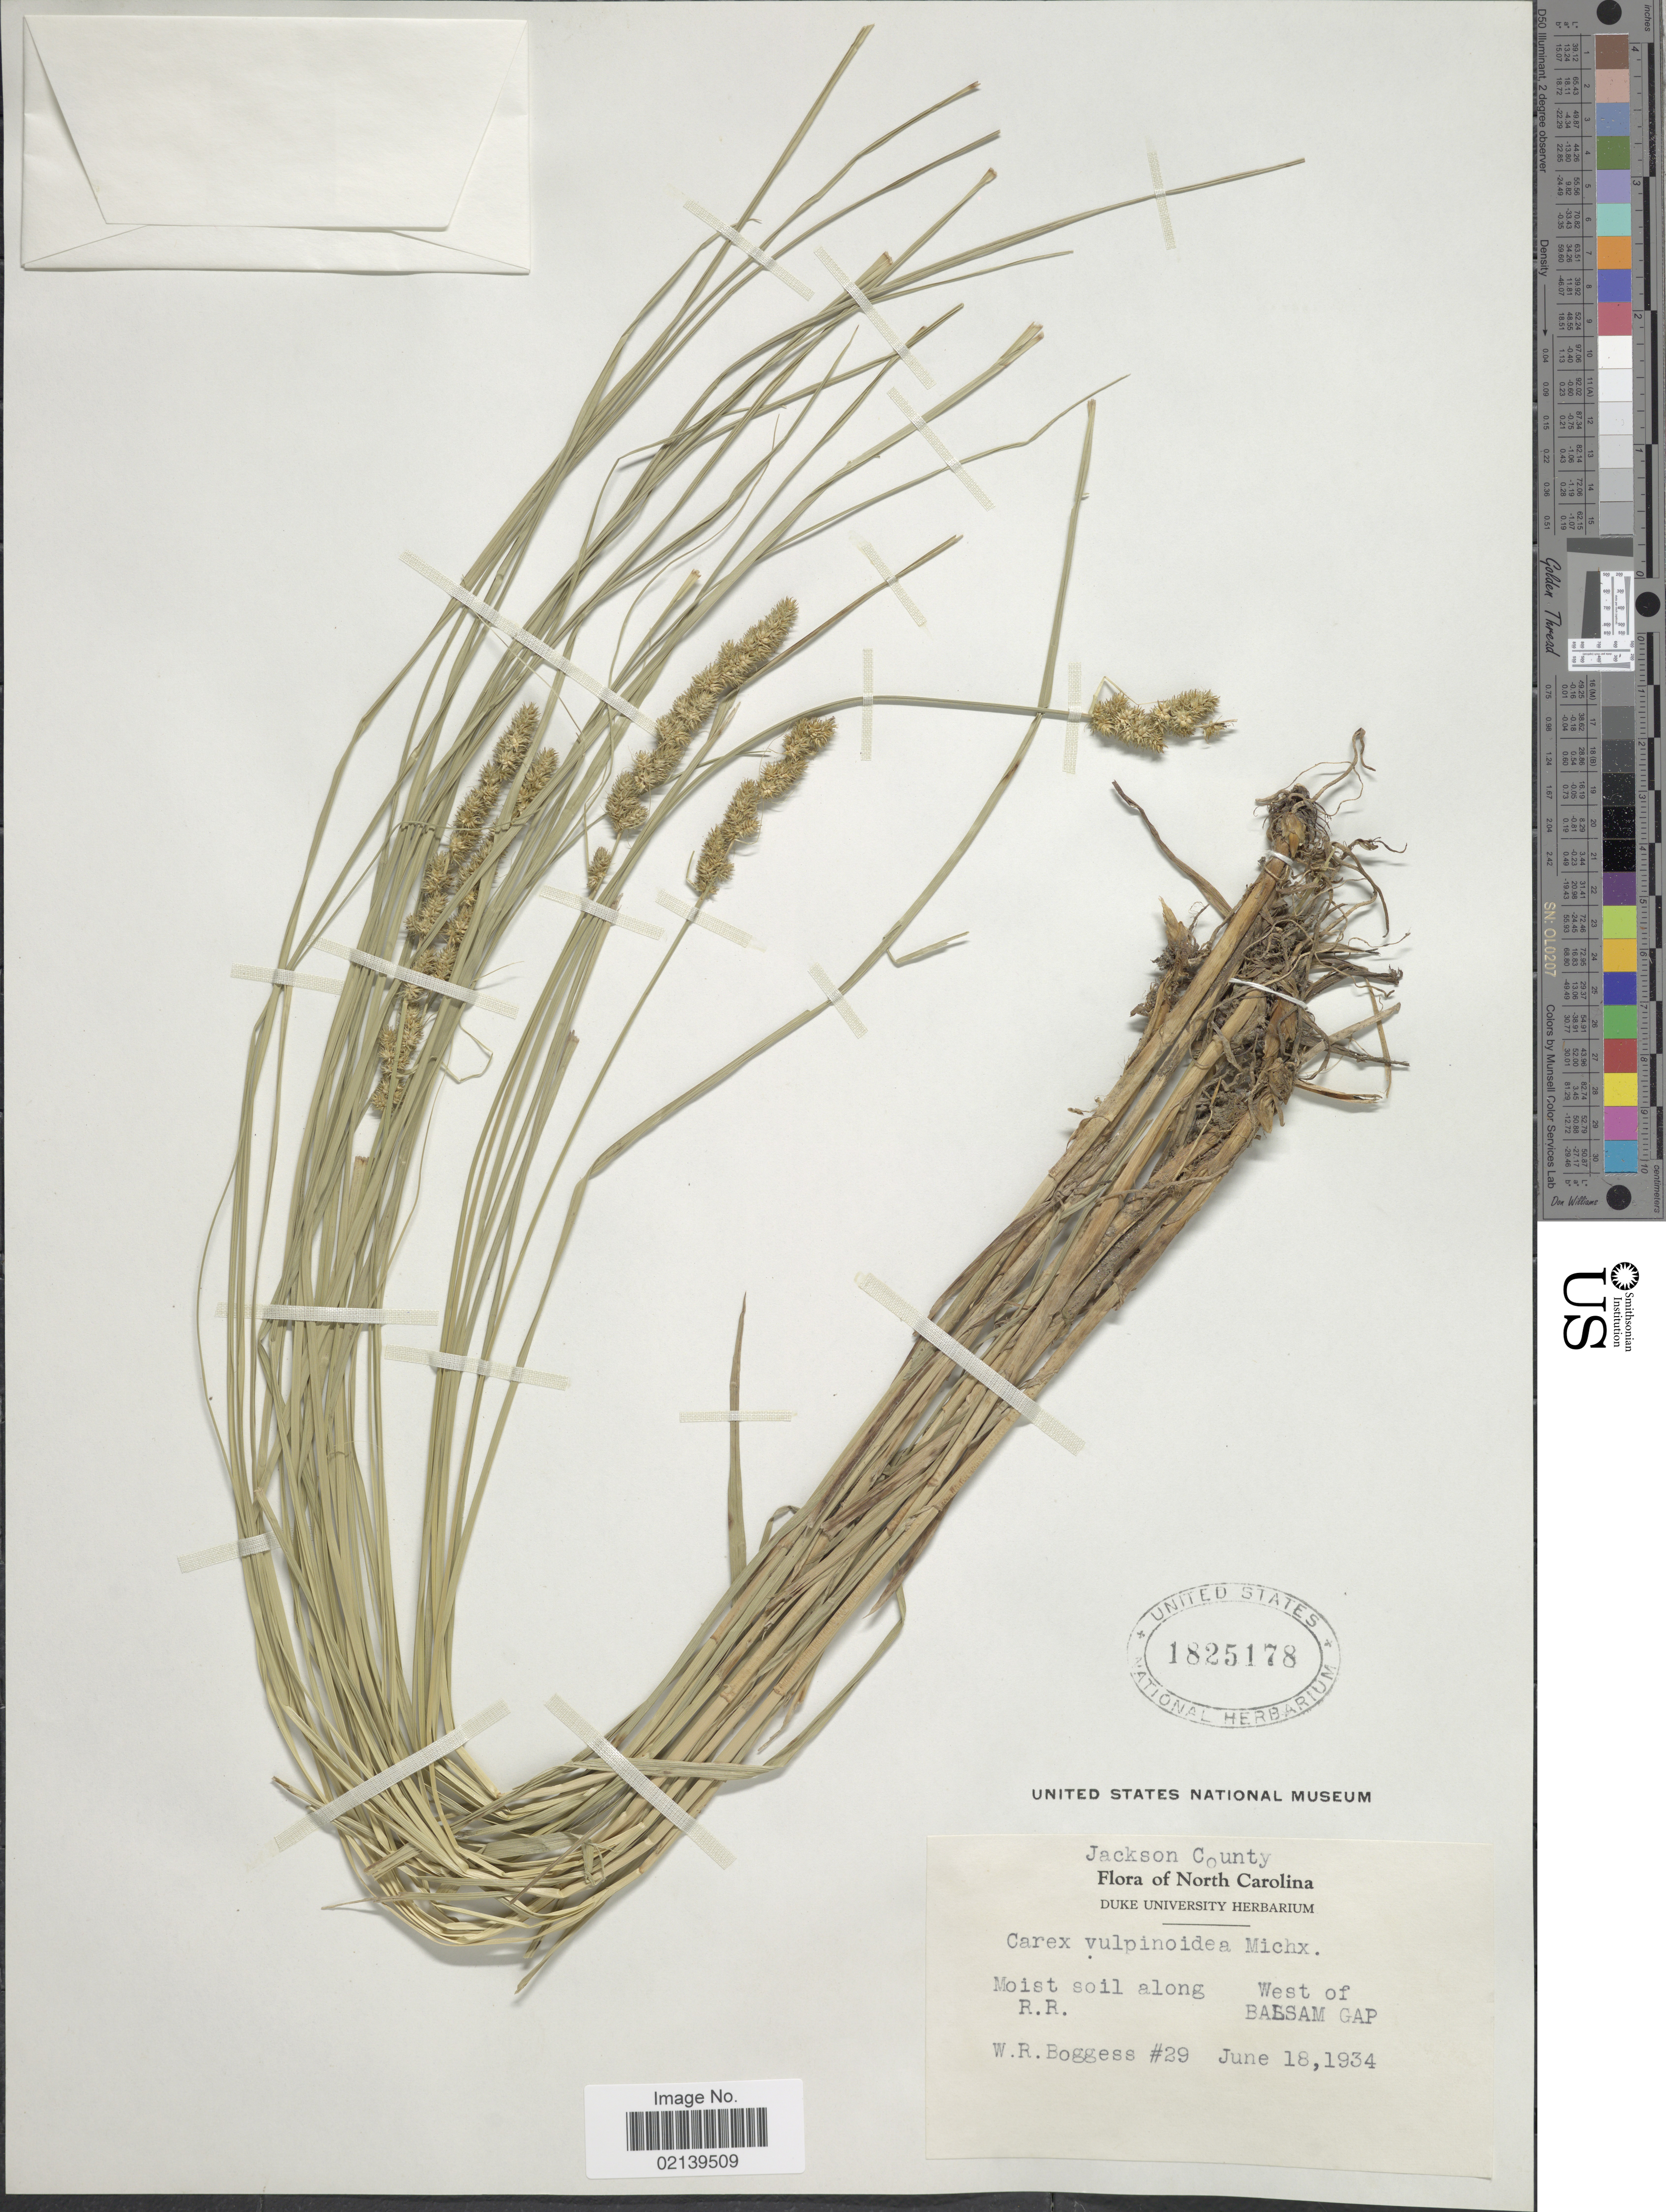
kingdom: Plantae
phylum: Tracheophyta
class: Liliopsida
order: Poales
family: Cyperaceae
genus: Carex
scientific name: Carex vulpinoidea Michx.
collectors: W. Boggess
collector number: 29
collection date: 1934-06-18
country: United States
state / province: North Carolina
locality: Jackson County, Moist soil along R.R. West of Balsam Gap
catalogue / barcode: US 1825178